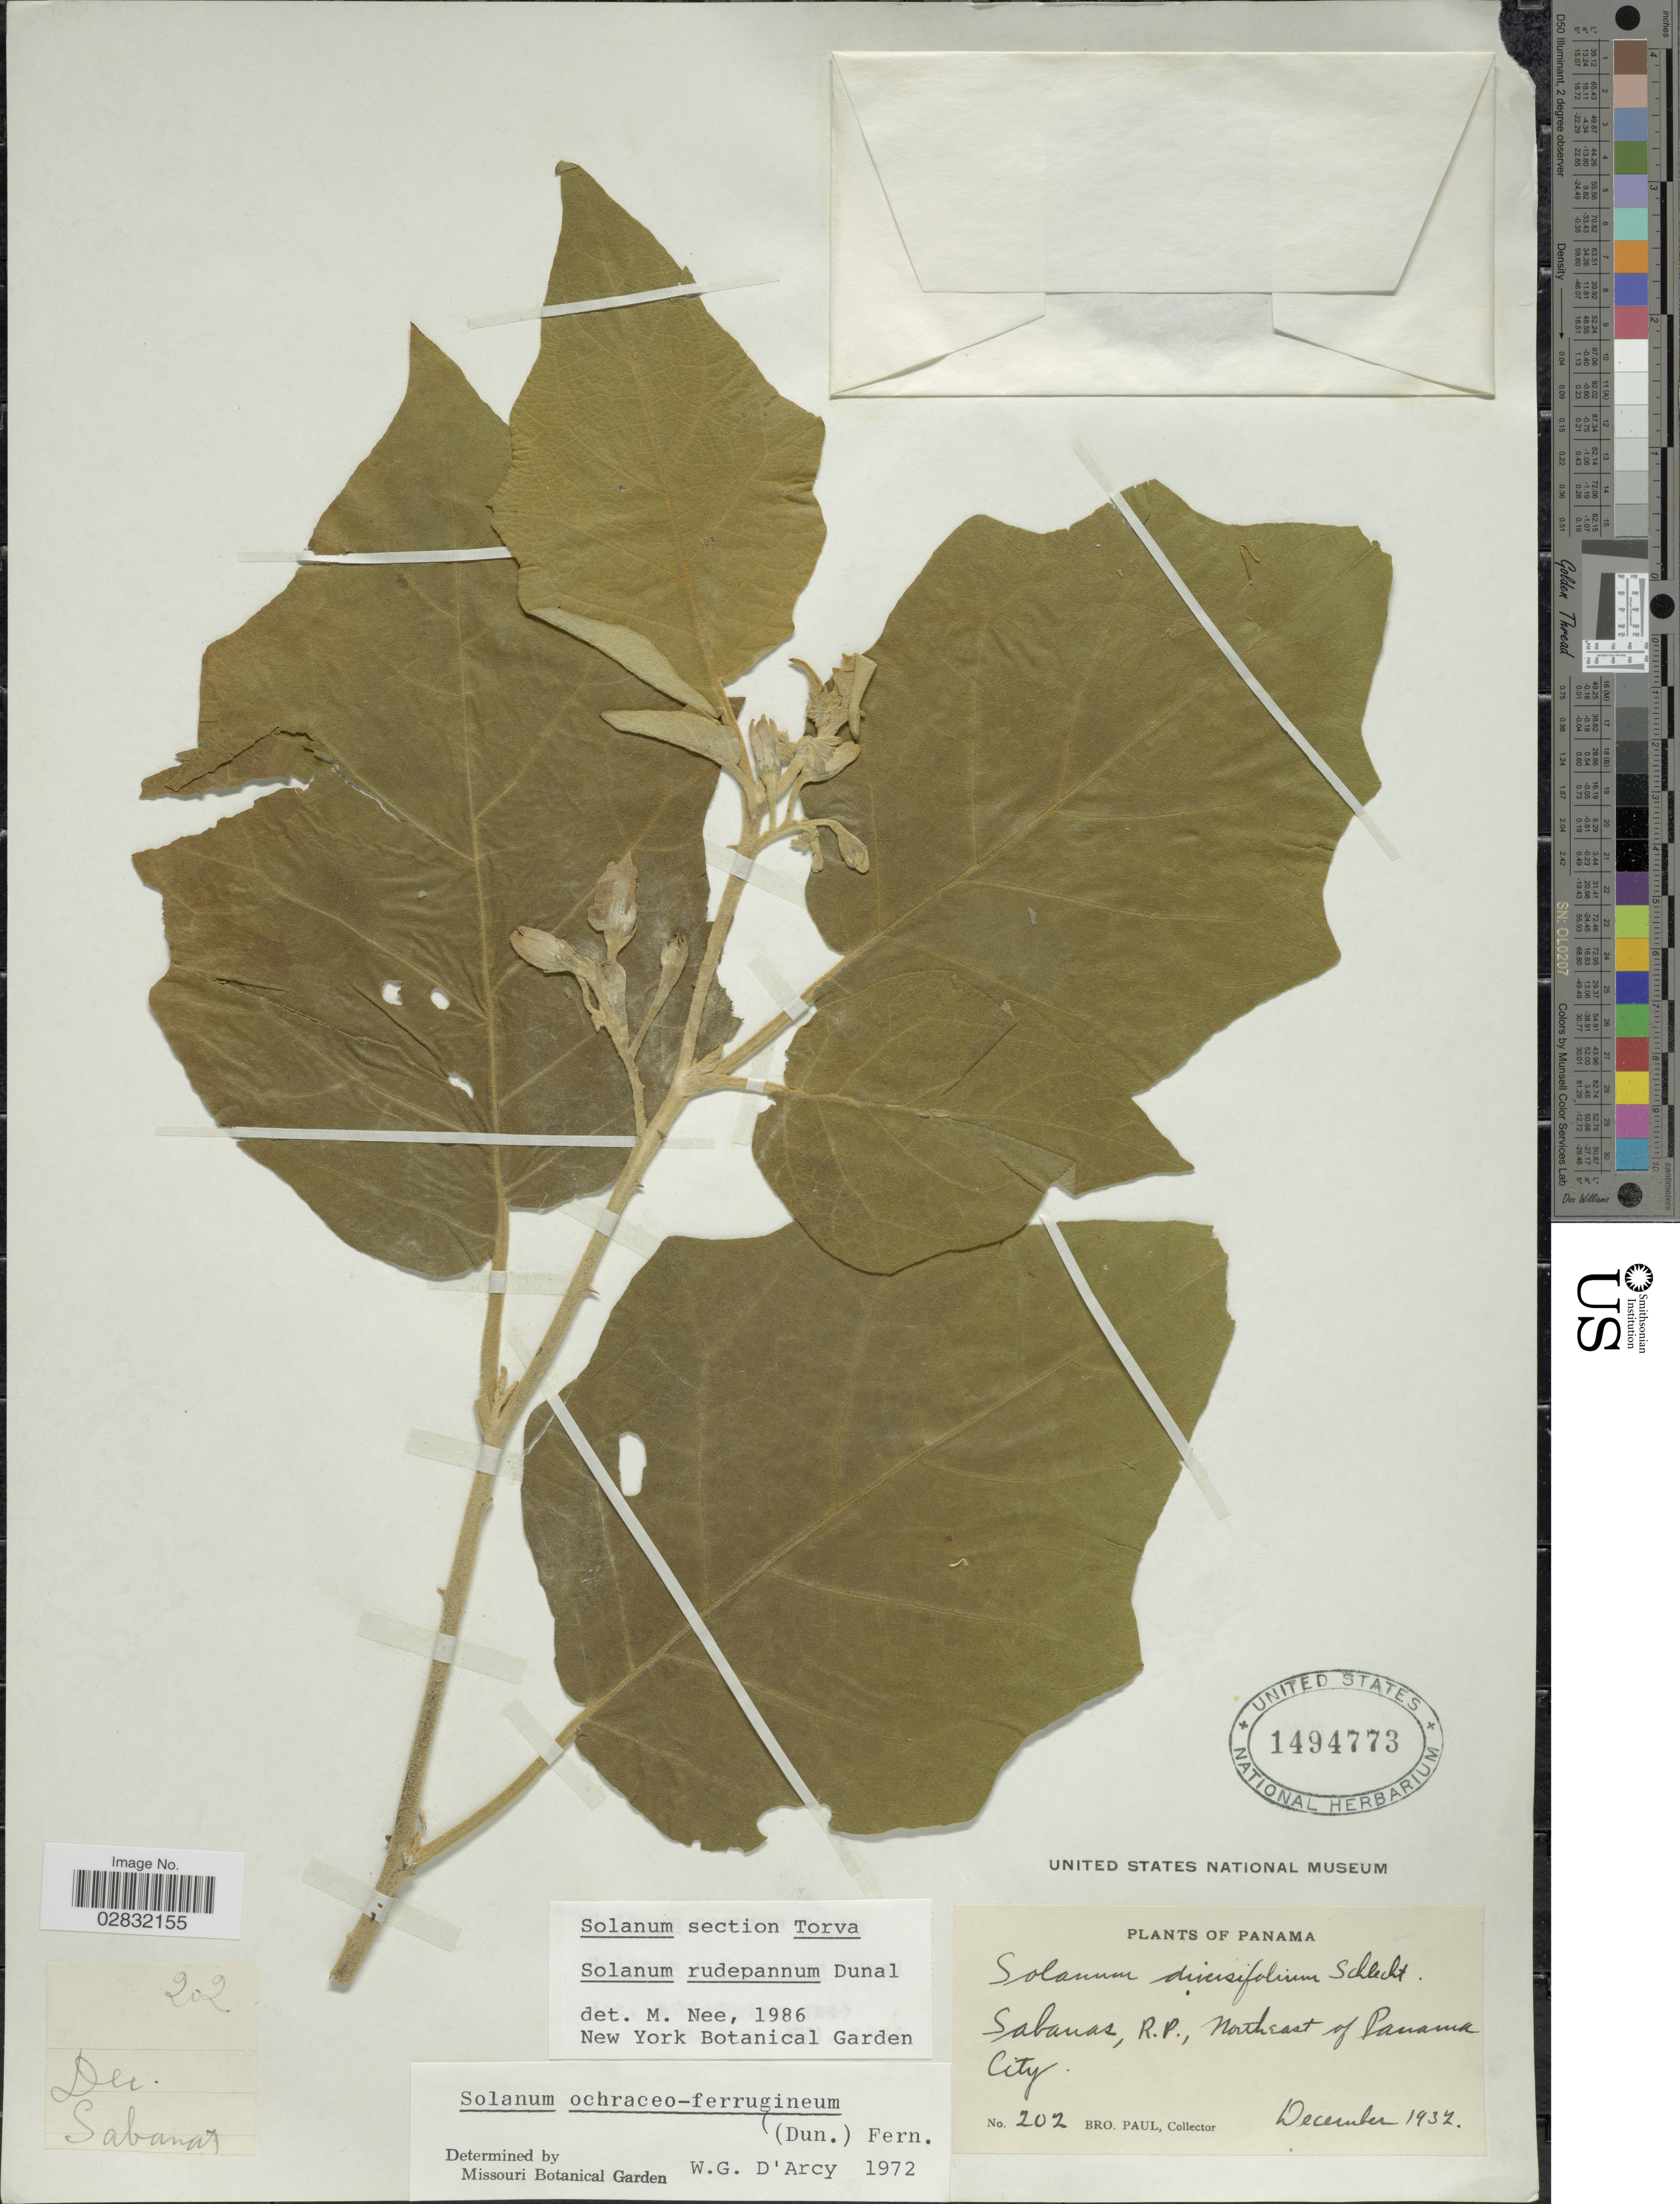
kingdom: Plantae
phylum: Tracheophyta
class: Magnoliopsida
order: Solanales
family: Solanaceae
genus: Solanum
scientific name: Solanum rudepannum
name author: Dunal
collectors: B. Paul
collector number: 202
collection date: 1932-12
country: Panama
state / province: Panamá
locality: Sabanas, R.P., Northeast of Panama City.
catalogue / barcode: US 1494773